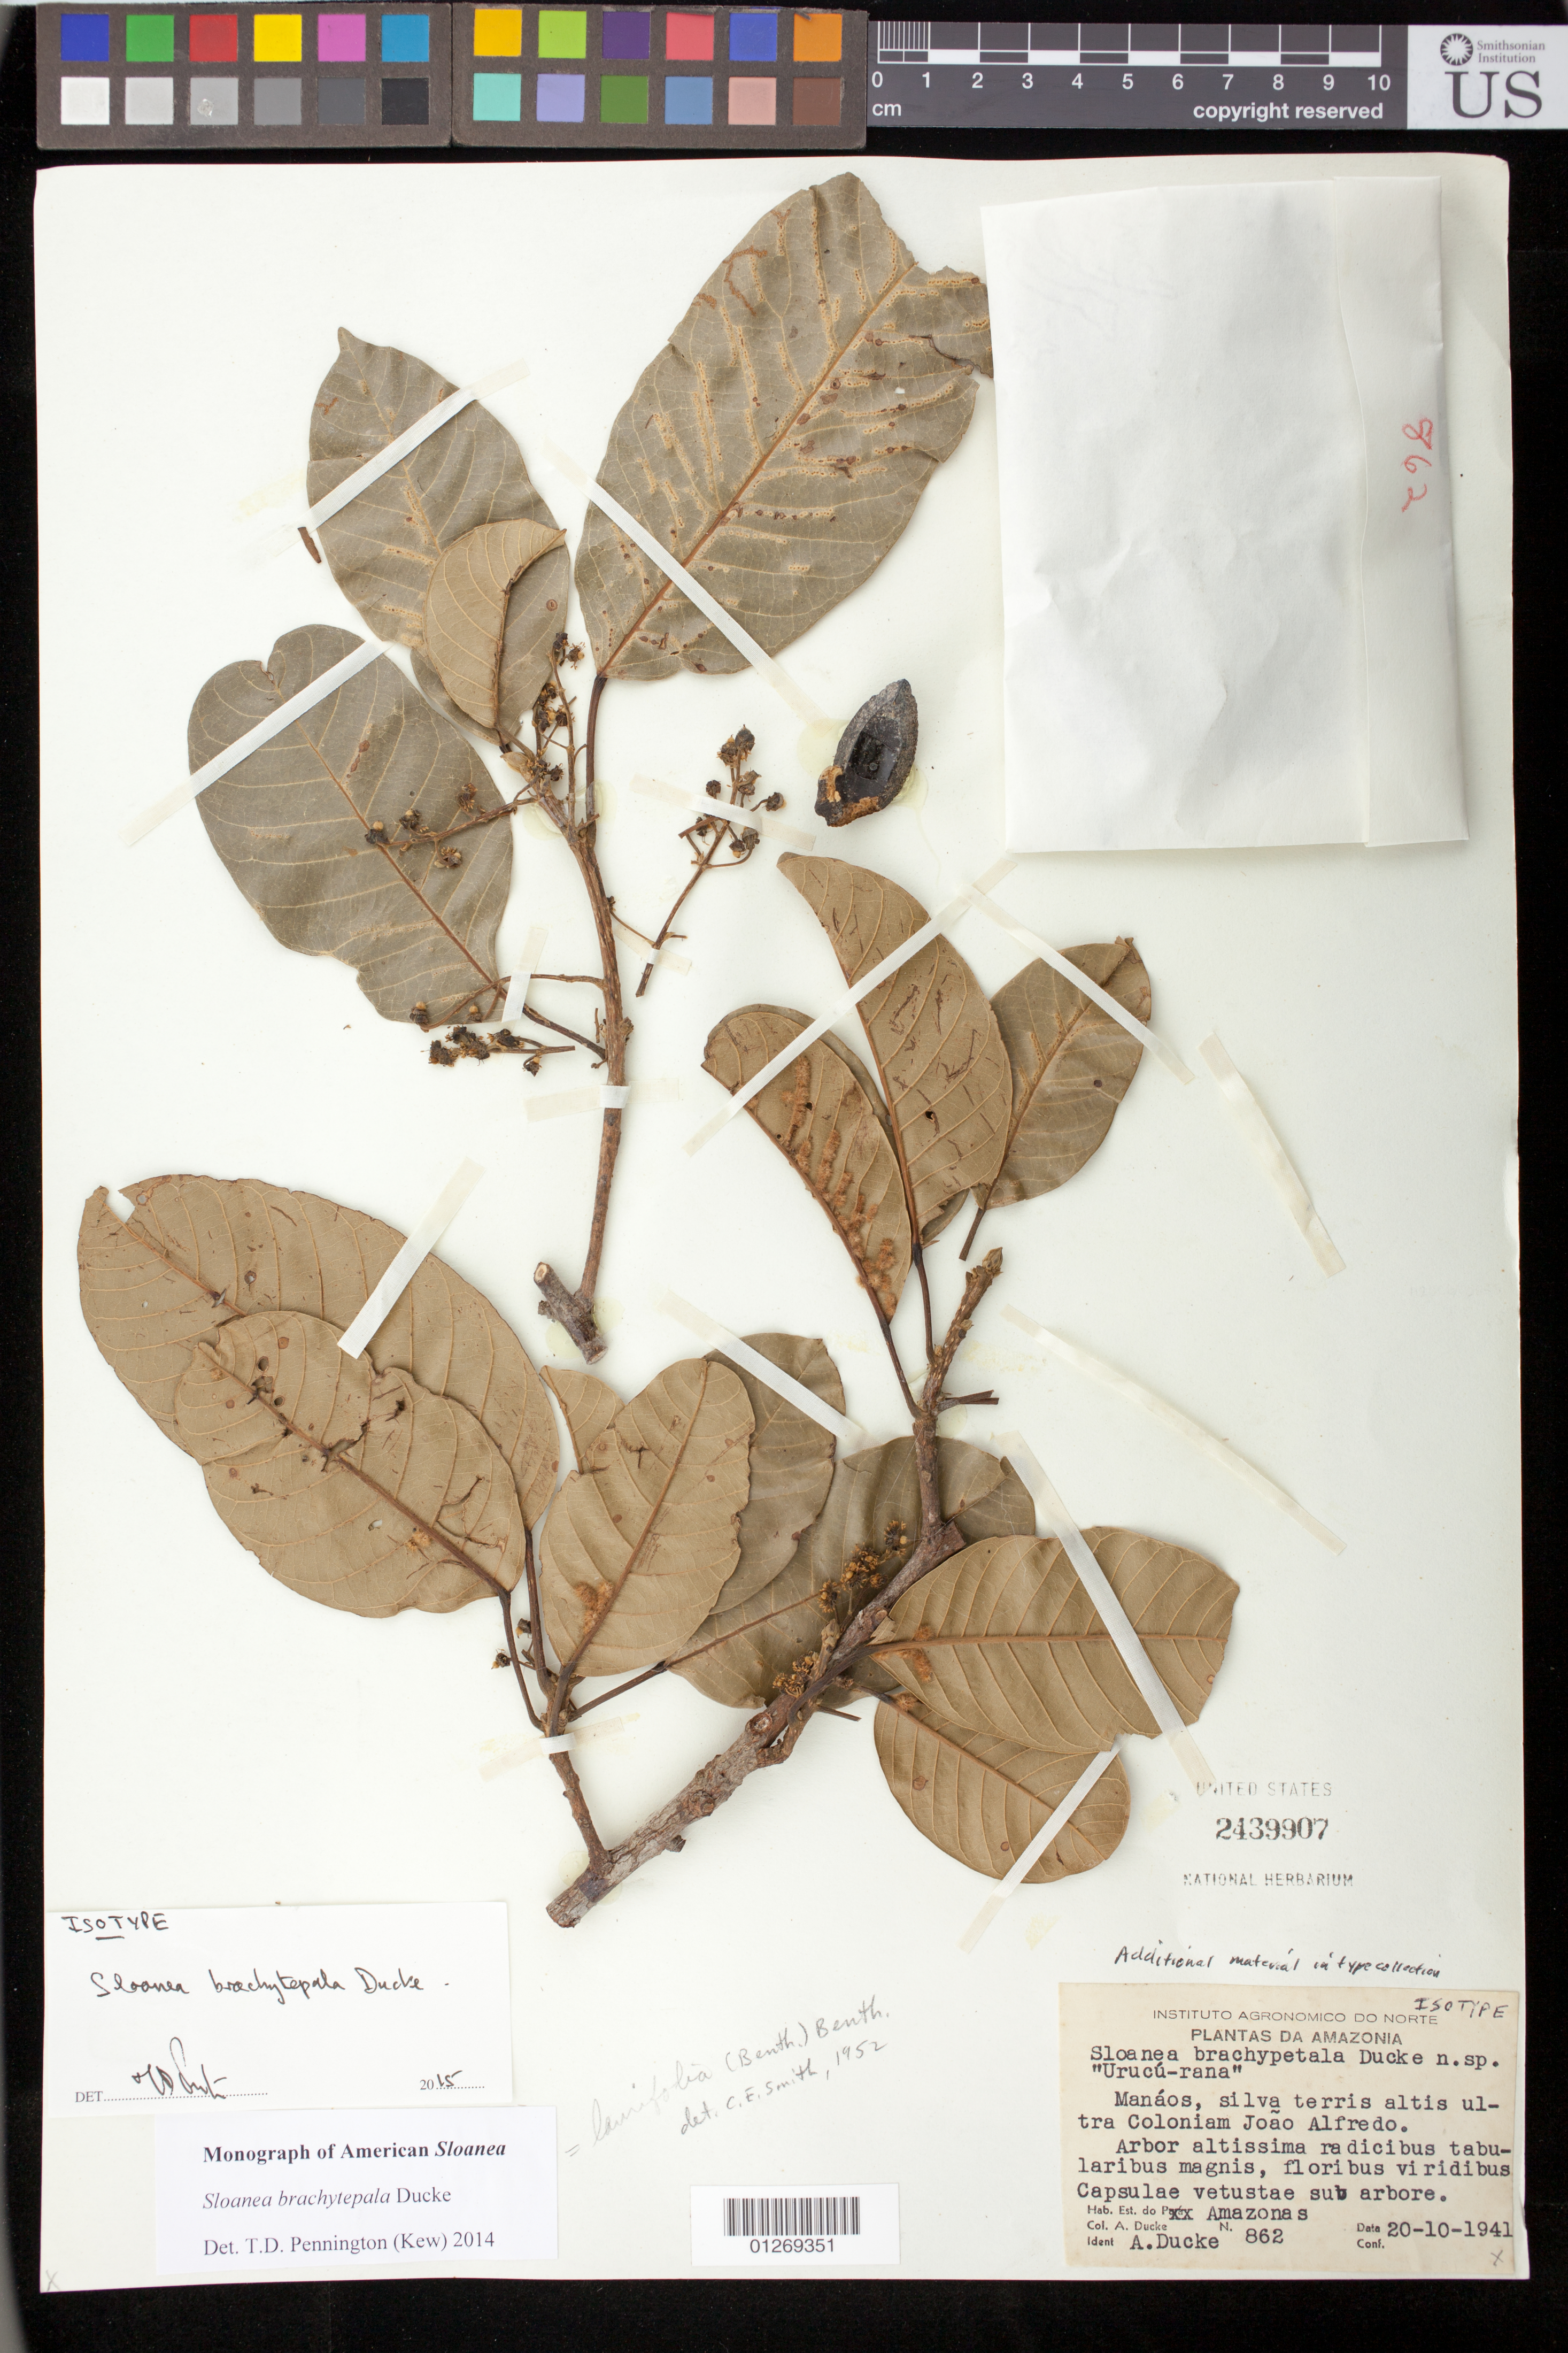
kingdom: Plantae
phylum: Tracheophyta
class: Magnoliopsida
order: Oxalidales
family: Elaeocarpaceae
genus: Sloanea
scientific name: Sloanea brachytepala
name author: Ducke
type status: Isotype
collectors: A. Ducke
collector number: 862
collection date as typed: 20-10-1941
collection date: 1941-10-20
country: Brazil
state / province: Amazonas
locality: Manáos, silva terris altis ultra Coloniam João Alfredo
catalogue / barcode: US 2439907